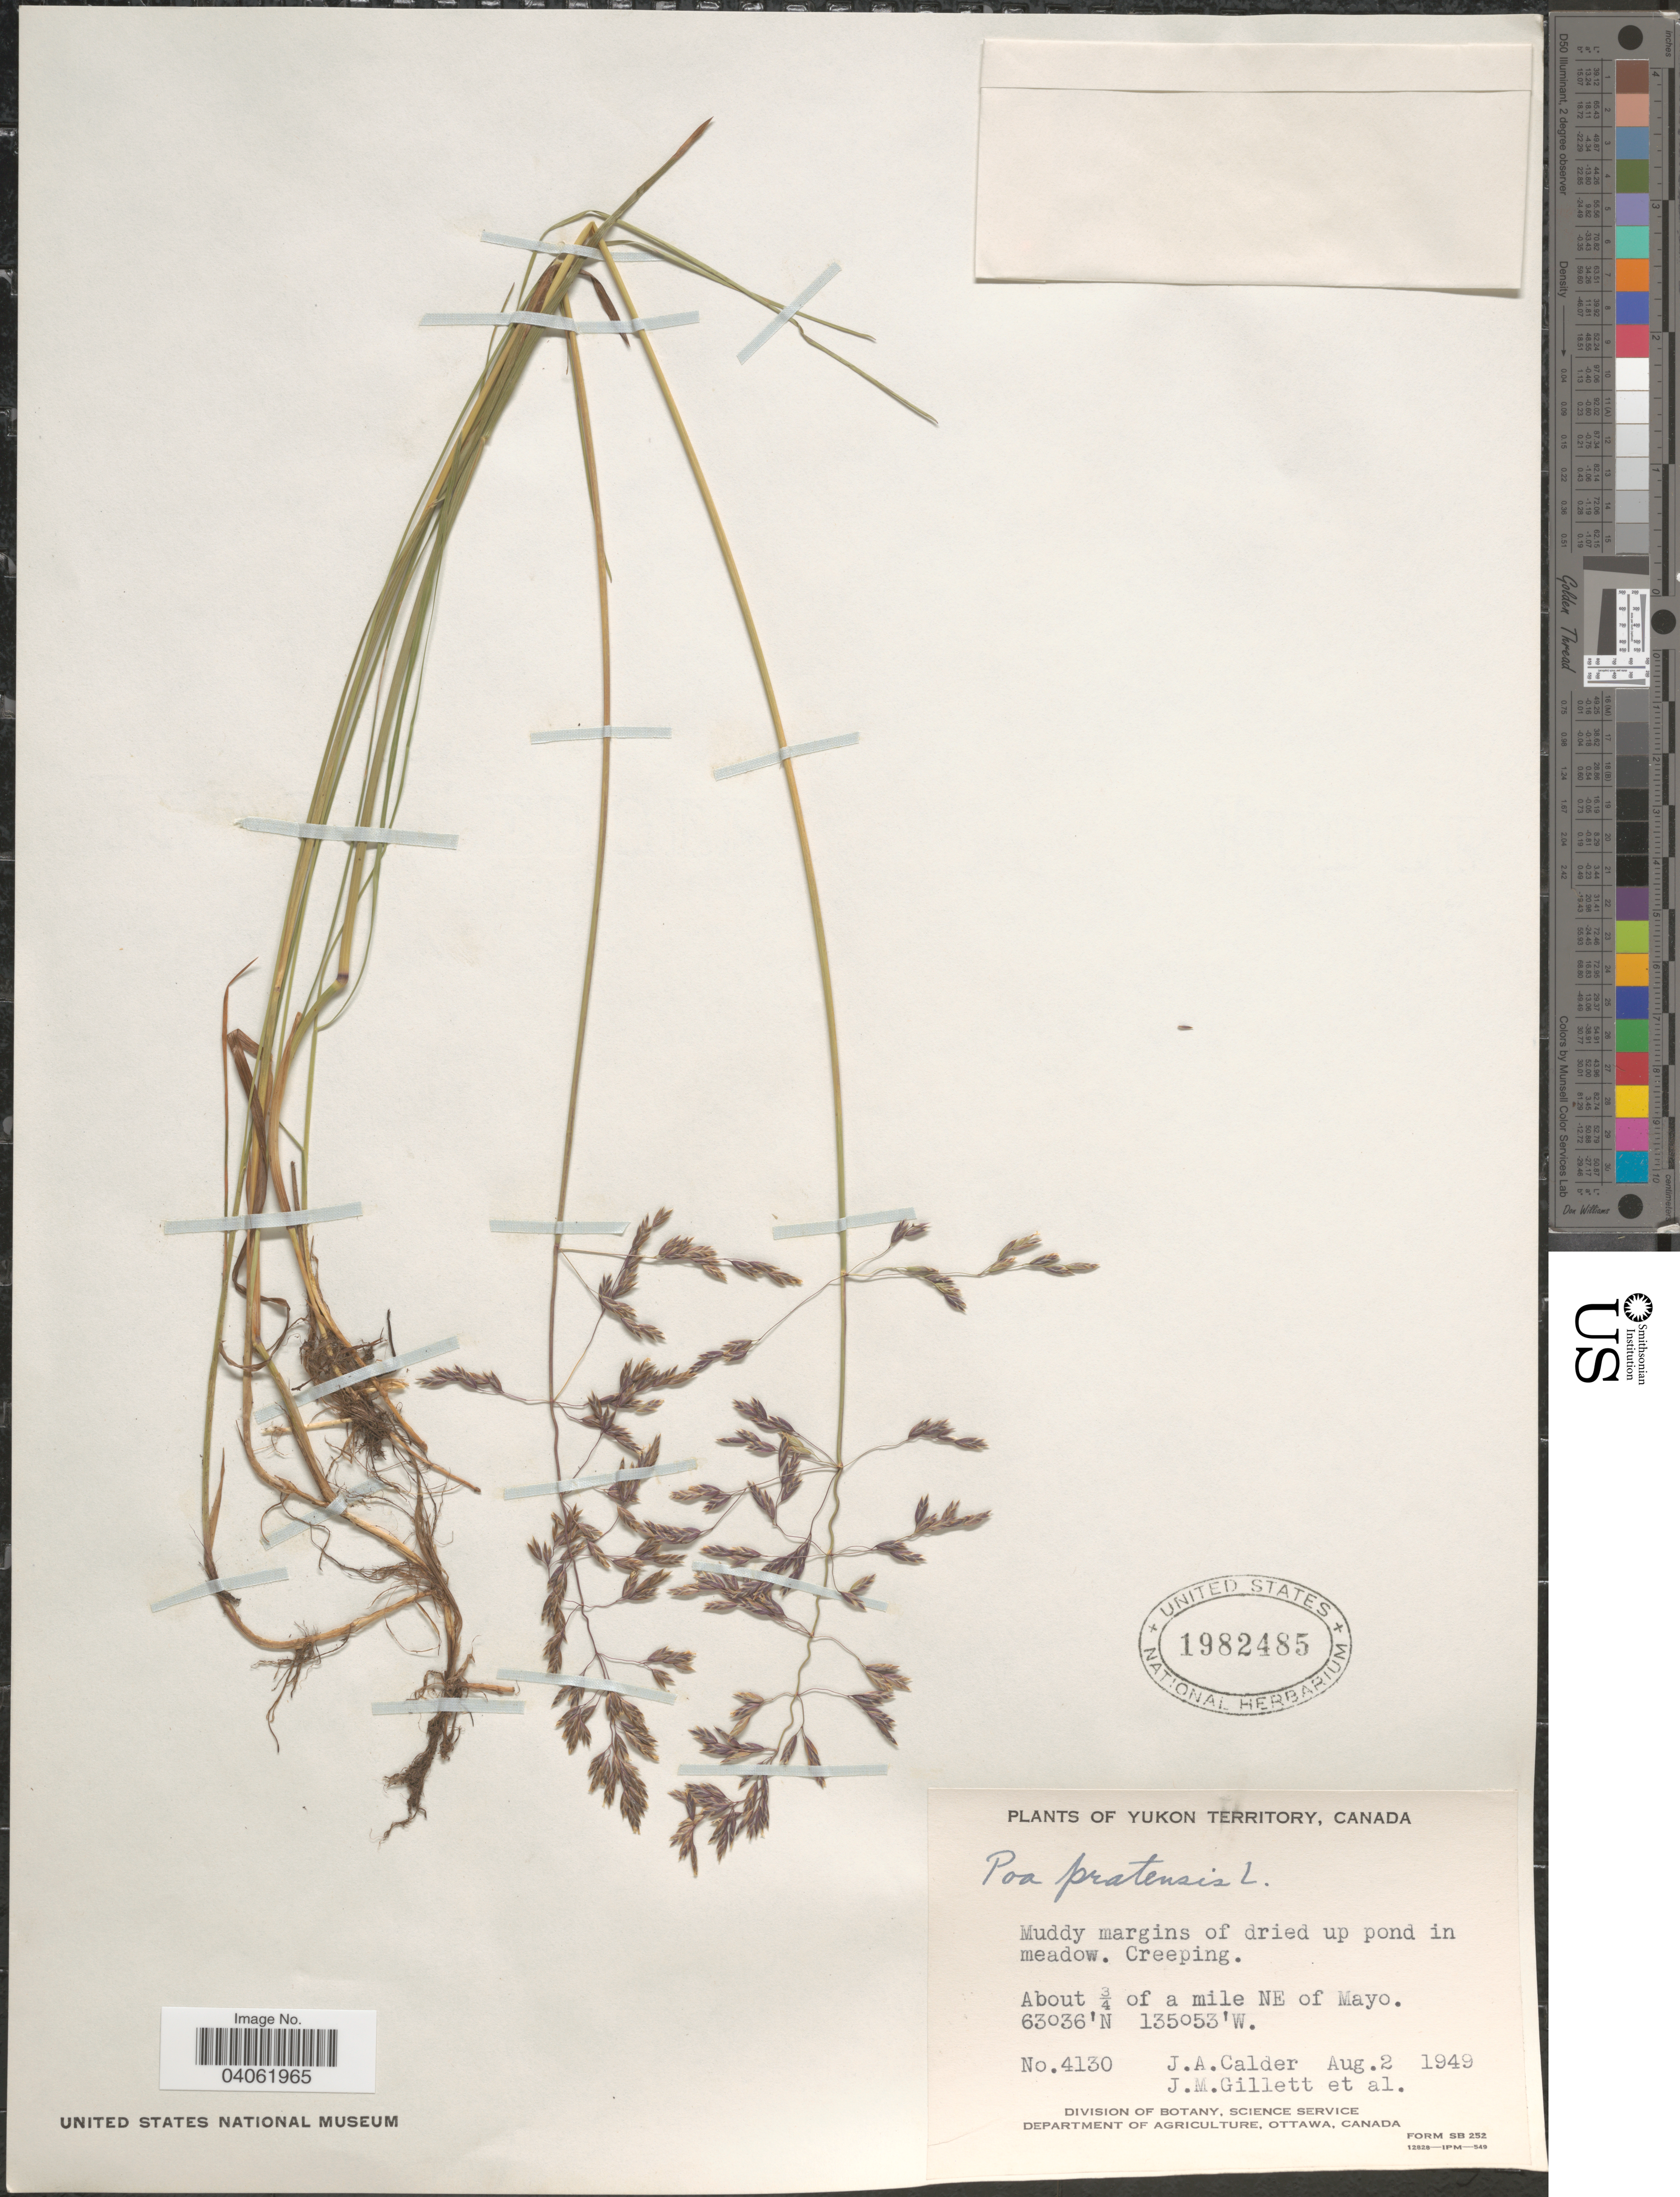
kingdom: Plantae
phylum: Tracheophyta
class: Liliopsida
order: Poales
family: Poaceae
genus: Poa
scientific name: Poa pratensis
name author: L.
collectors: J. A. Calder, J. M. Gillett & et al.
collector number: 4130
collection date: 1949-08-02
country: Canada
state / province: Yukon Territory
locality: About ¾ of a mile NE of Mayo.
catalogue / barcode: US 1982485